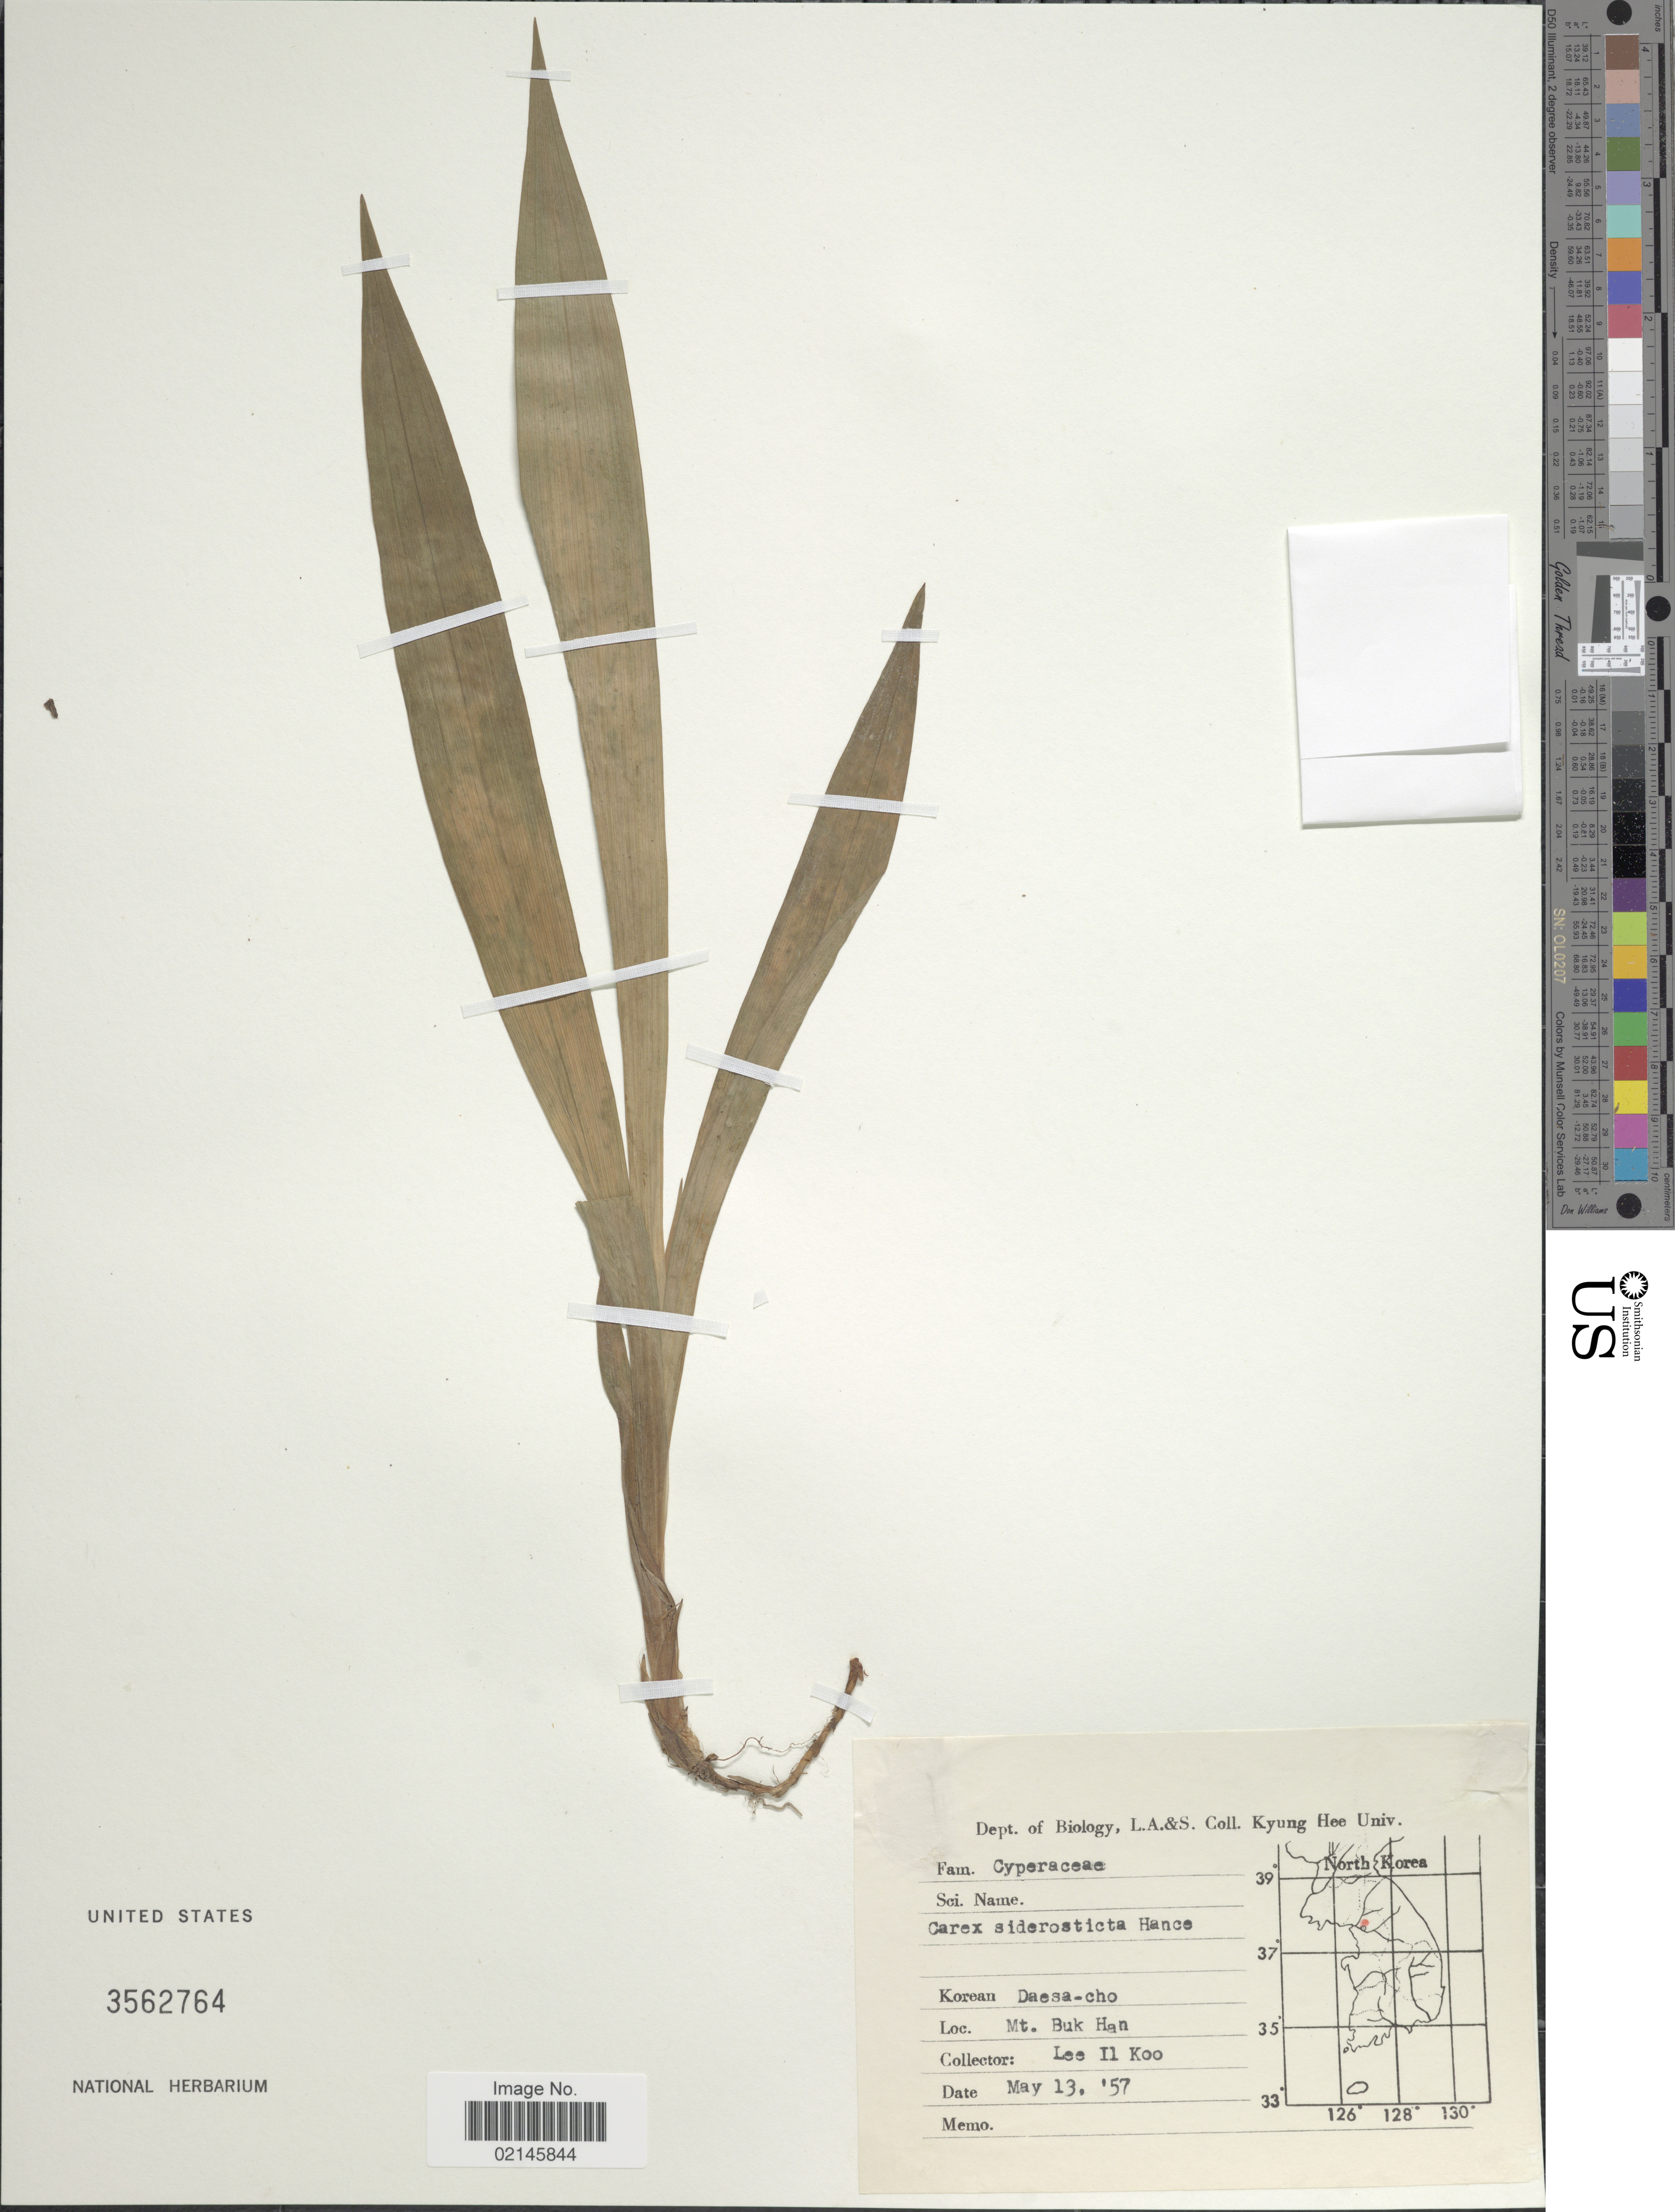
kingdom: Plantae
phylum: Tracheophyta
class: Liliopsida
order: Poales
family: Cyperaceae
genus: Carex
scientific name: Carex siderosticta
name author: Hance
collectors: Il-Ko Lee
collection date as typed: Transcribed d/m/y: 13/5/57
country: South Korea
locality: Mt. Buk Han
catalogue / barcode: US 3562764